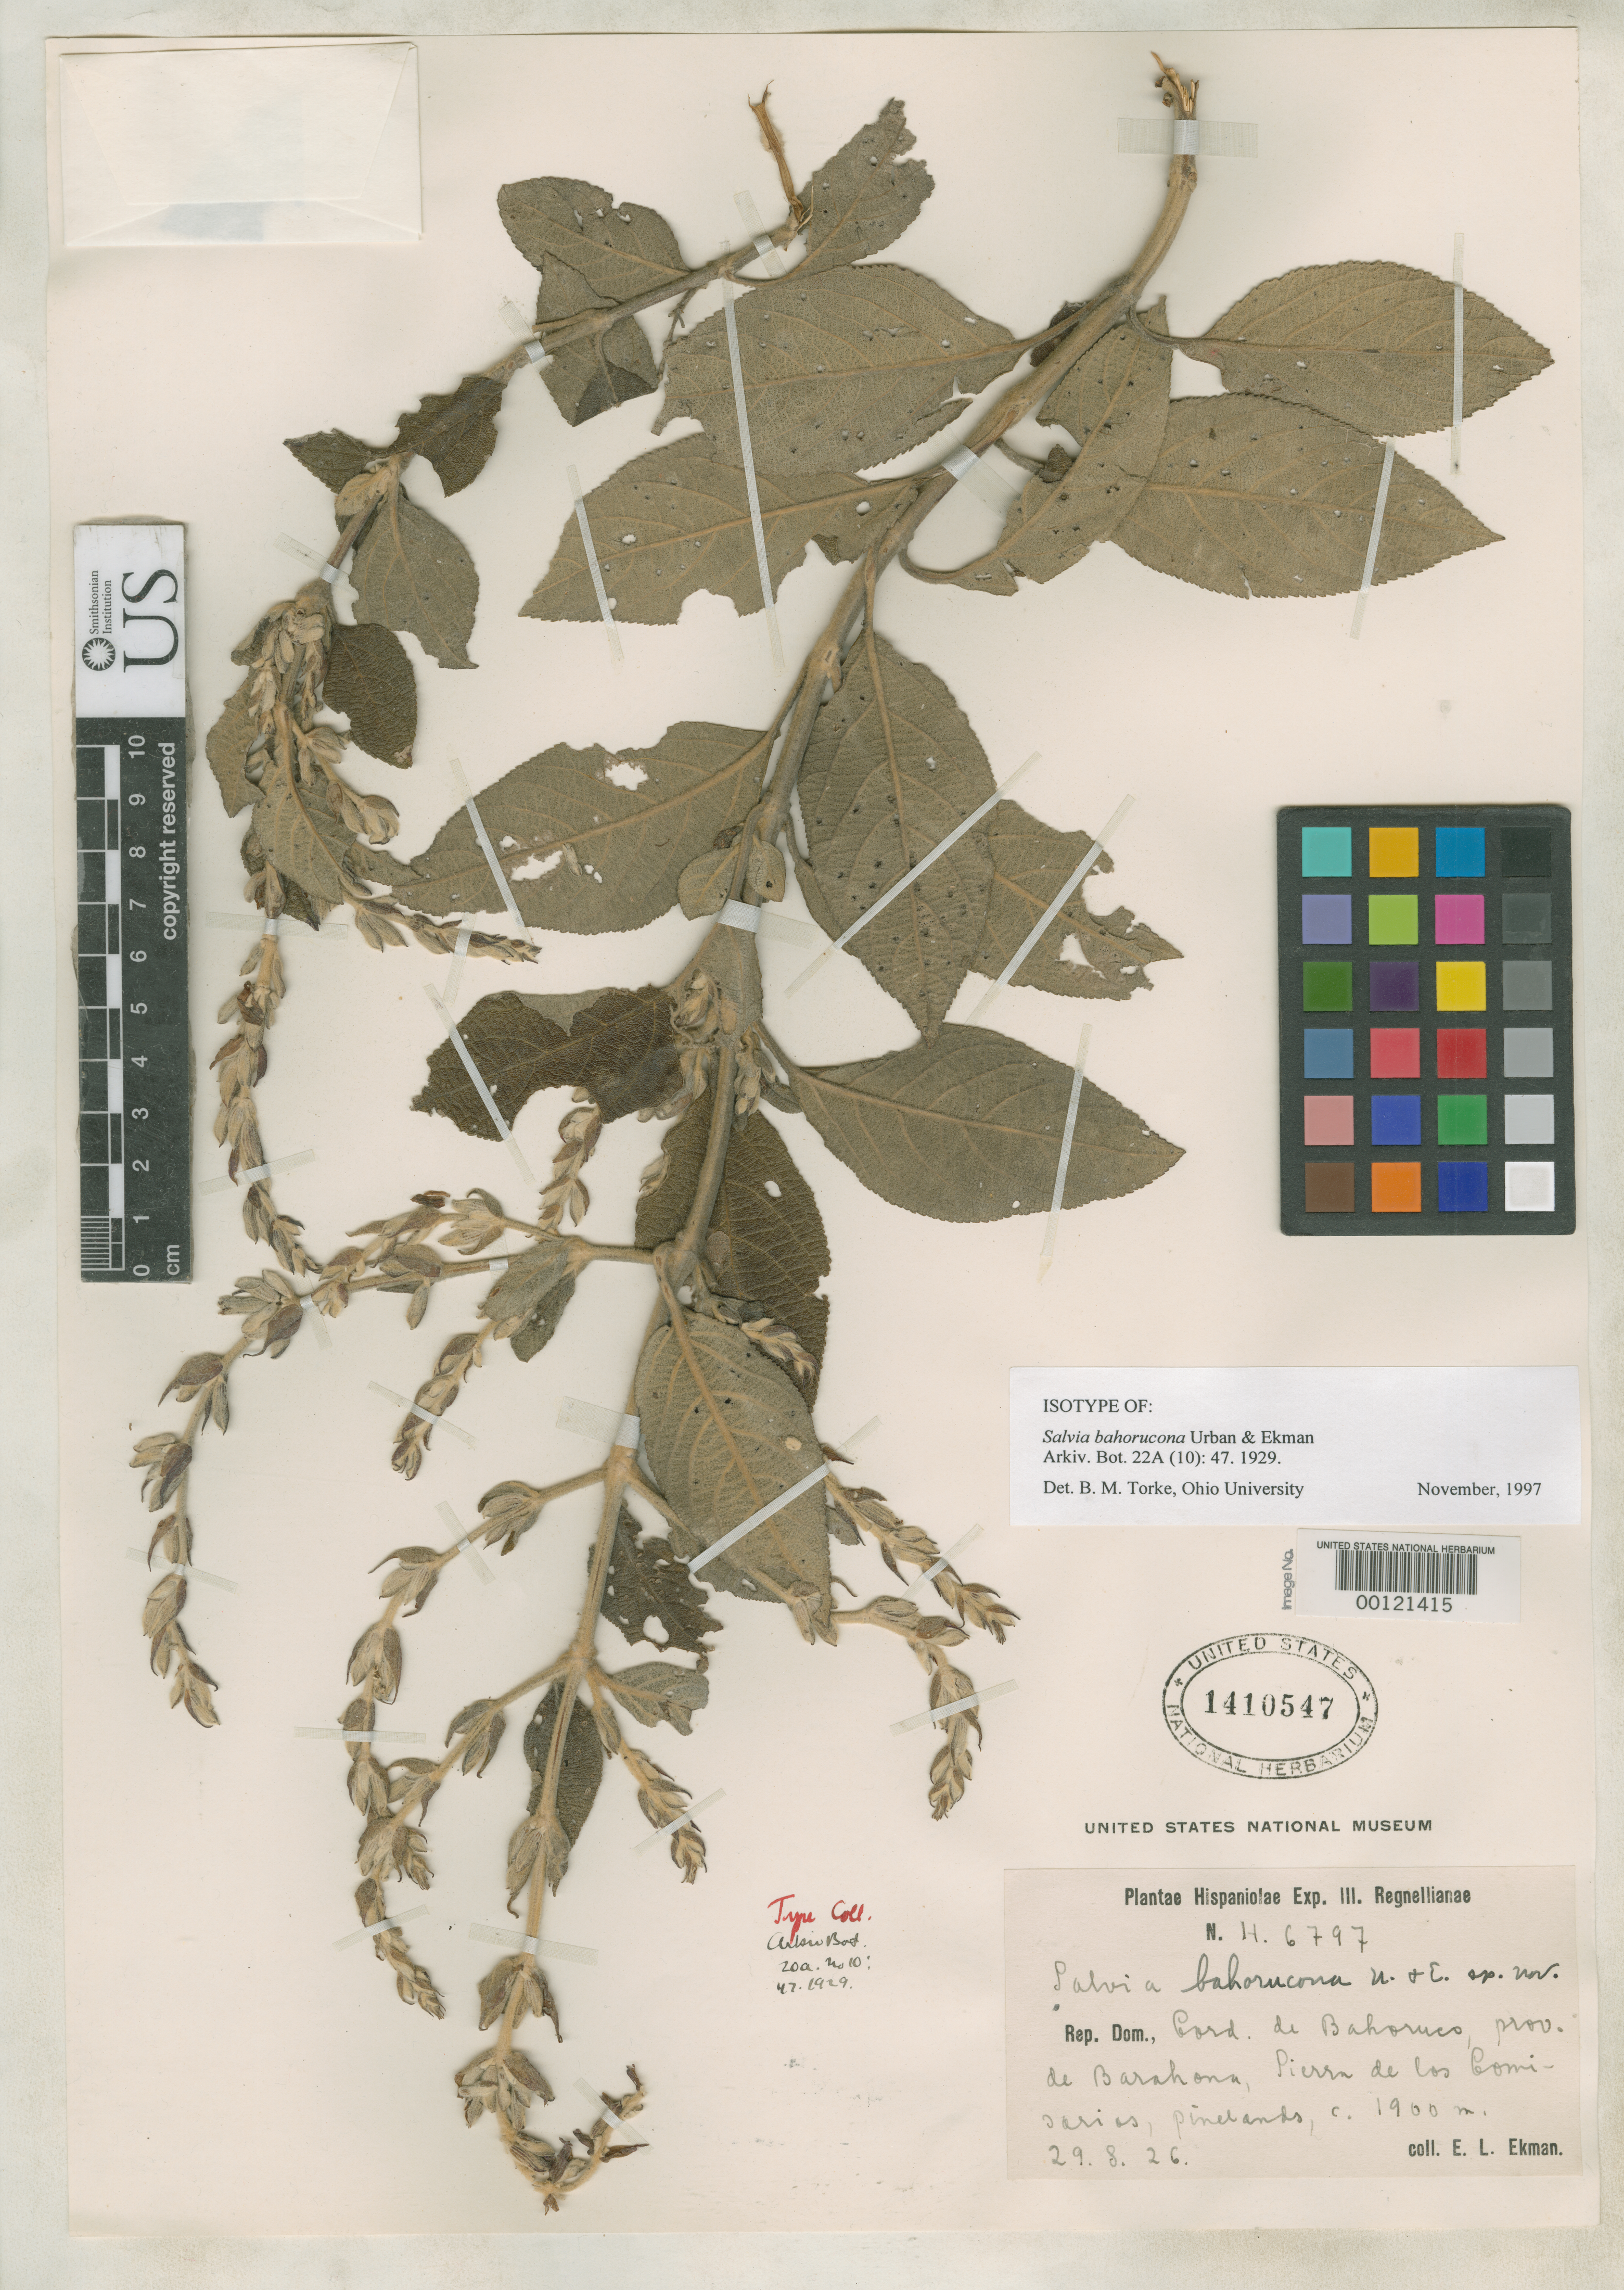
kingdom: Plantae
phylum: Tracheophyta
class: Magnoliopsida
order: Lamiales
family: Lamiaceae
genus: Salvia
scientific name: Salvia bahorucona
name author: Urb. & Ekman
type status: Isotype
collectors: E. L. Ekman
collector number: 6797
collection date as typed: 29 Aug 1926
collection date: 1926-08-29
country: Dominican Republic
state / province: Barahona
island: Hispaniola Island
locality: Cordillera de Bahamas, sierra de Los Comisarios, Baroruco.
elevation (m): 1900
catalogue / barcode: US 1410547